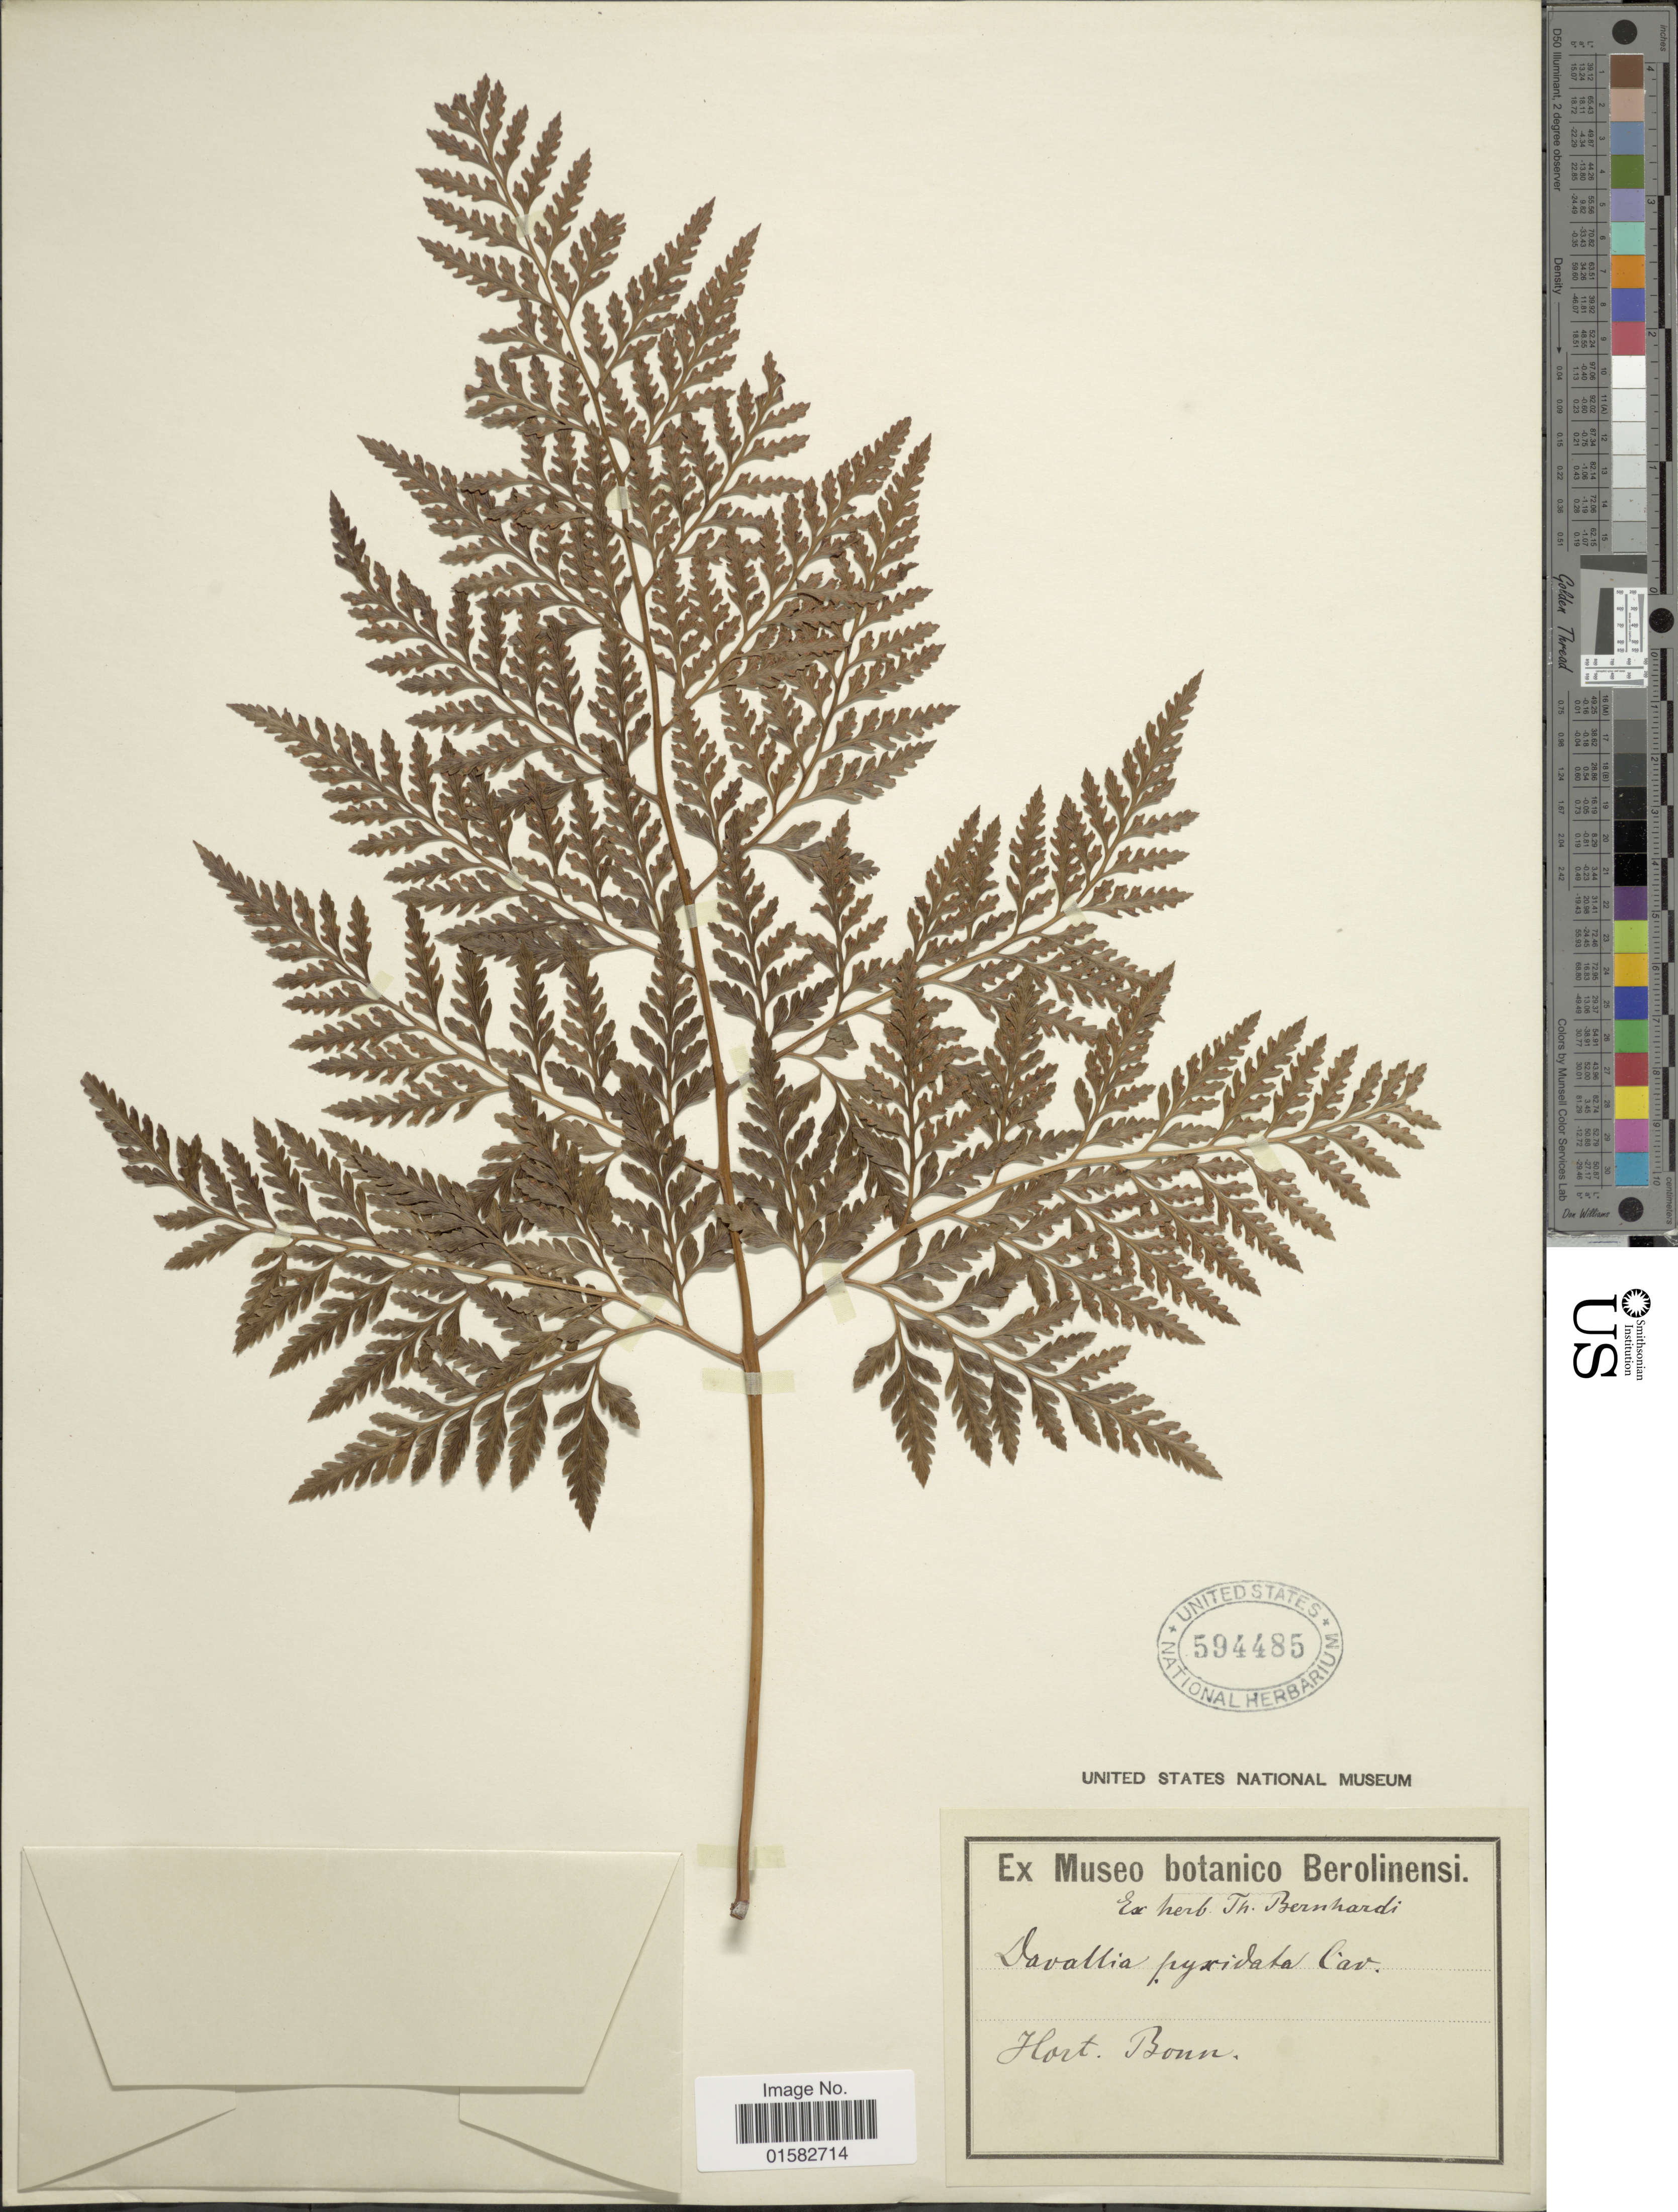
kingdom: Plantae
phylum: Tracheophyta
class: Polypodiopsida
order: Polypodiales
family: Davalliaceae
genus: Davallia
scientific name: Davallia pyxidata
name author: Cav.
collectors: ex herb. Bernhardi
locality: Hort. Bonn.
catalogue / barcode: US 594485